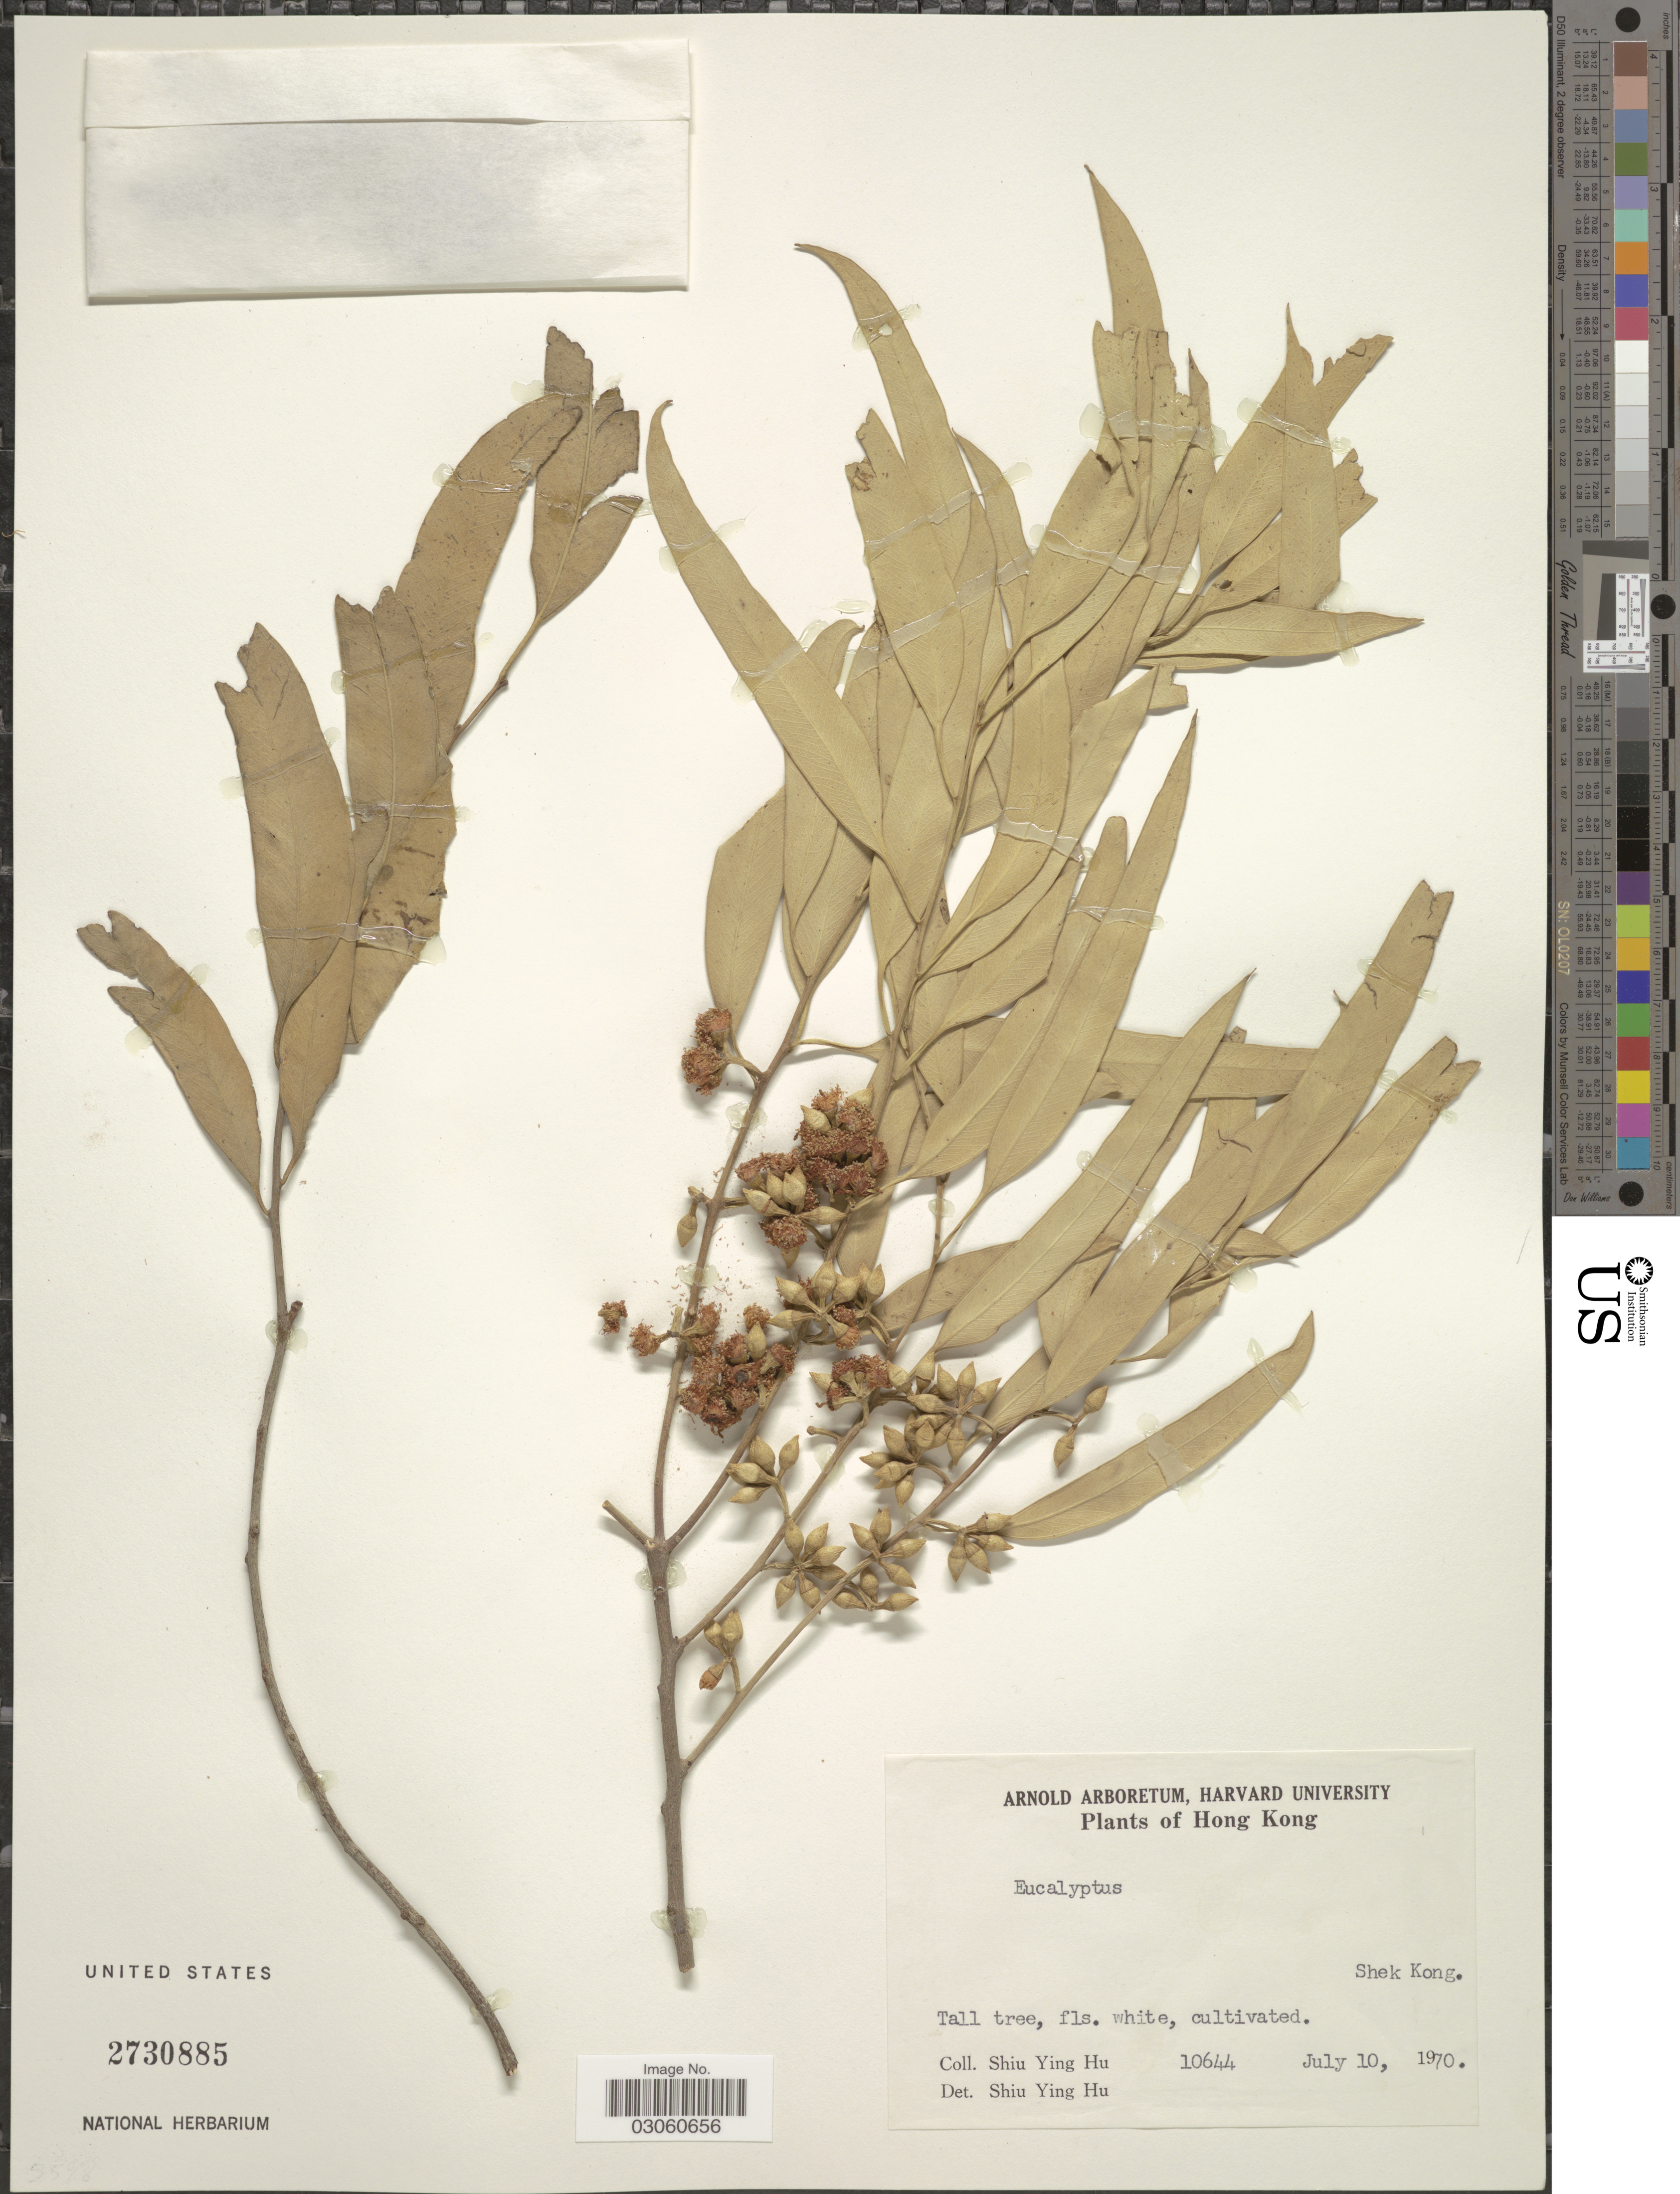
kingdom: Plantae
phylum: Tracheophyta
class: Magnoliopsida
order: Myrtales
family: Myrtaceae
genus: Eucalyptus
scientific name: Eucalyptus sp.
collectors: S. Y. Hu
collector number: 10644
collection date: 1970-07-10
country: China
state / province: Hong Kong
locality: Shek Kong.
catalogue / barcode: US 2730885